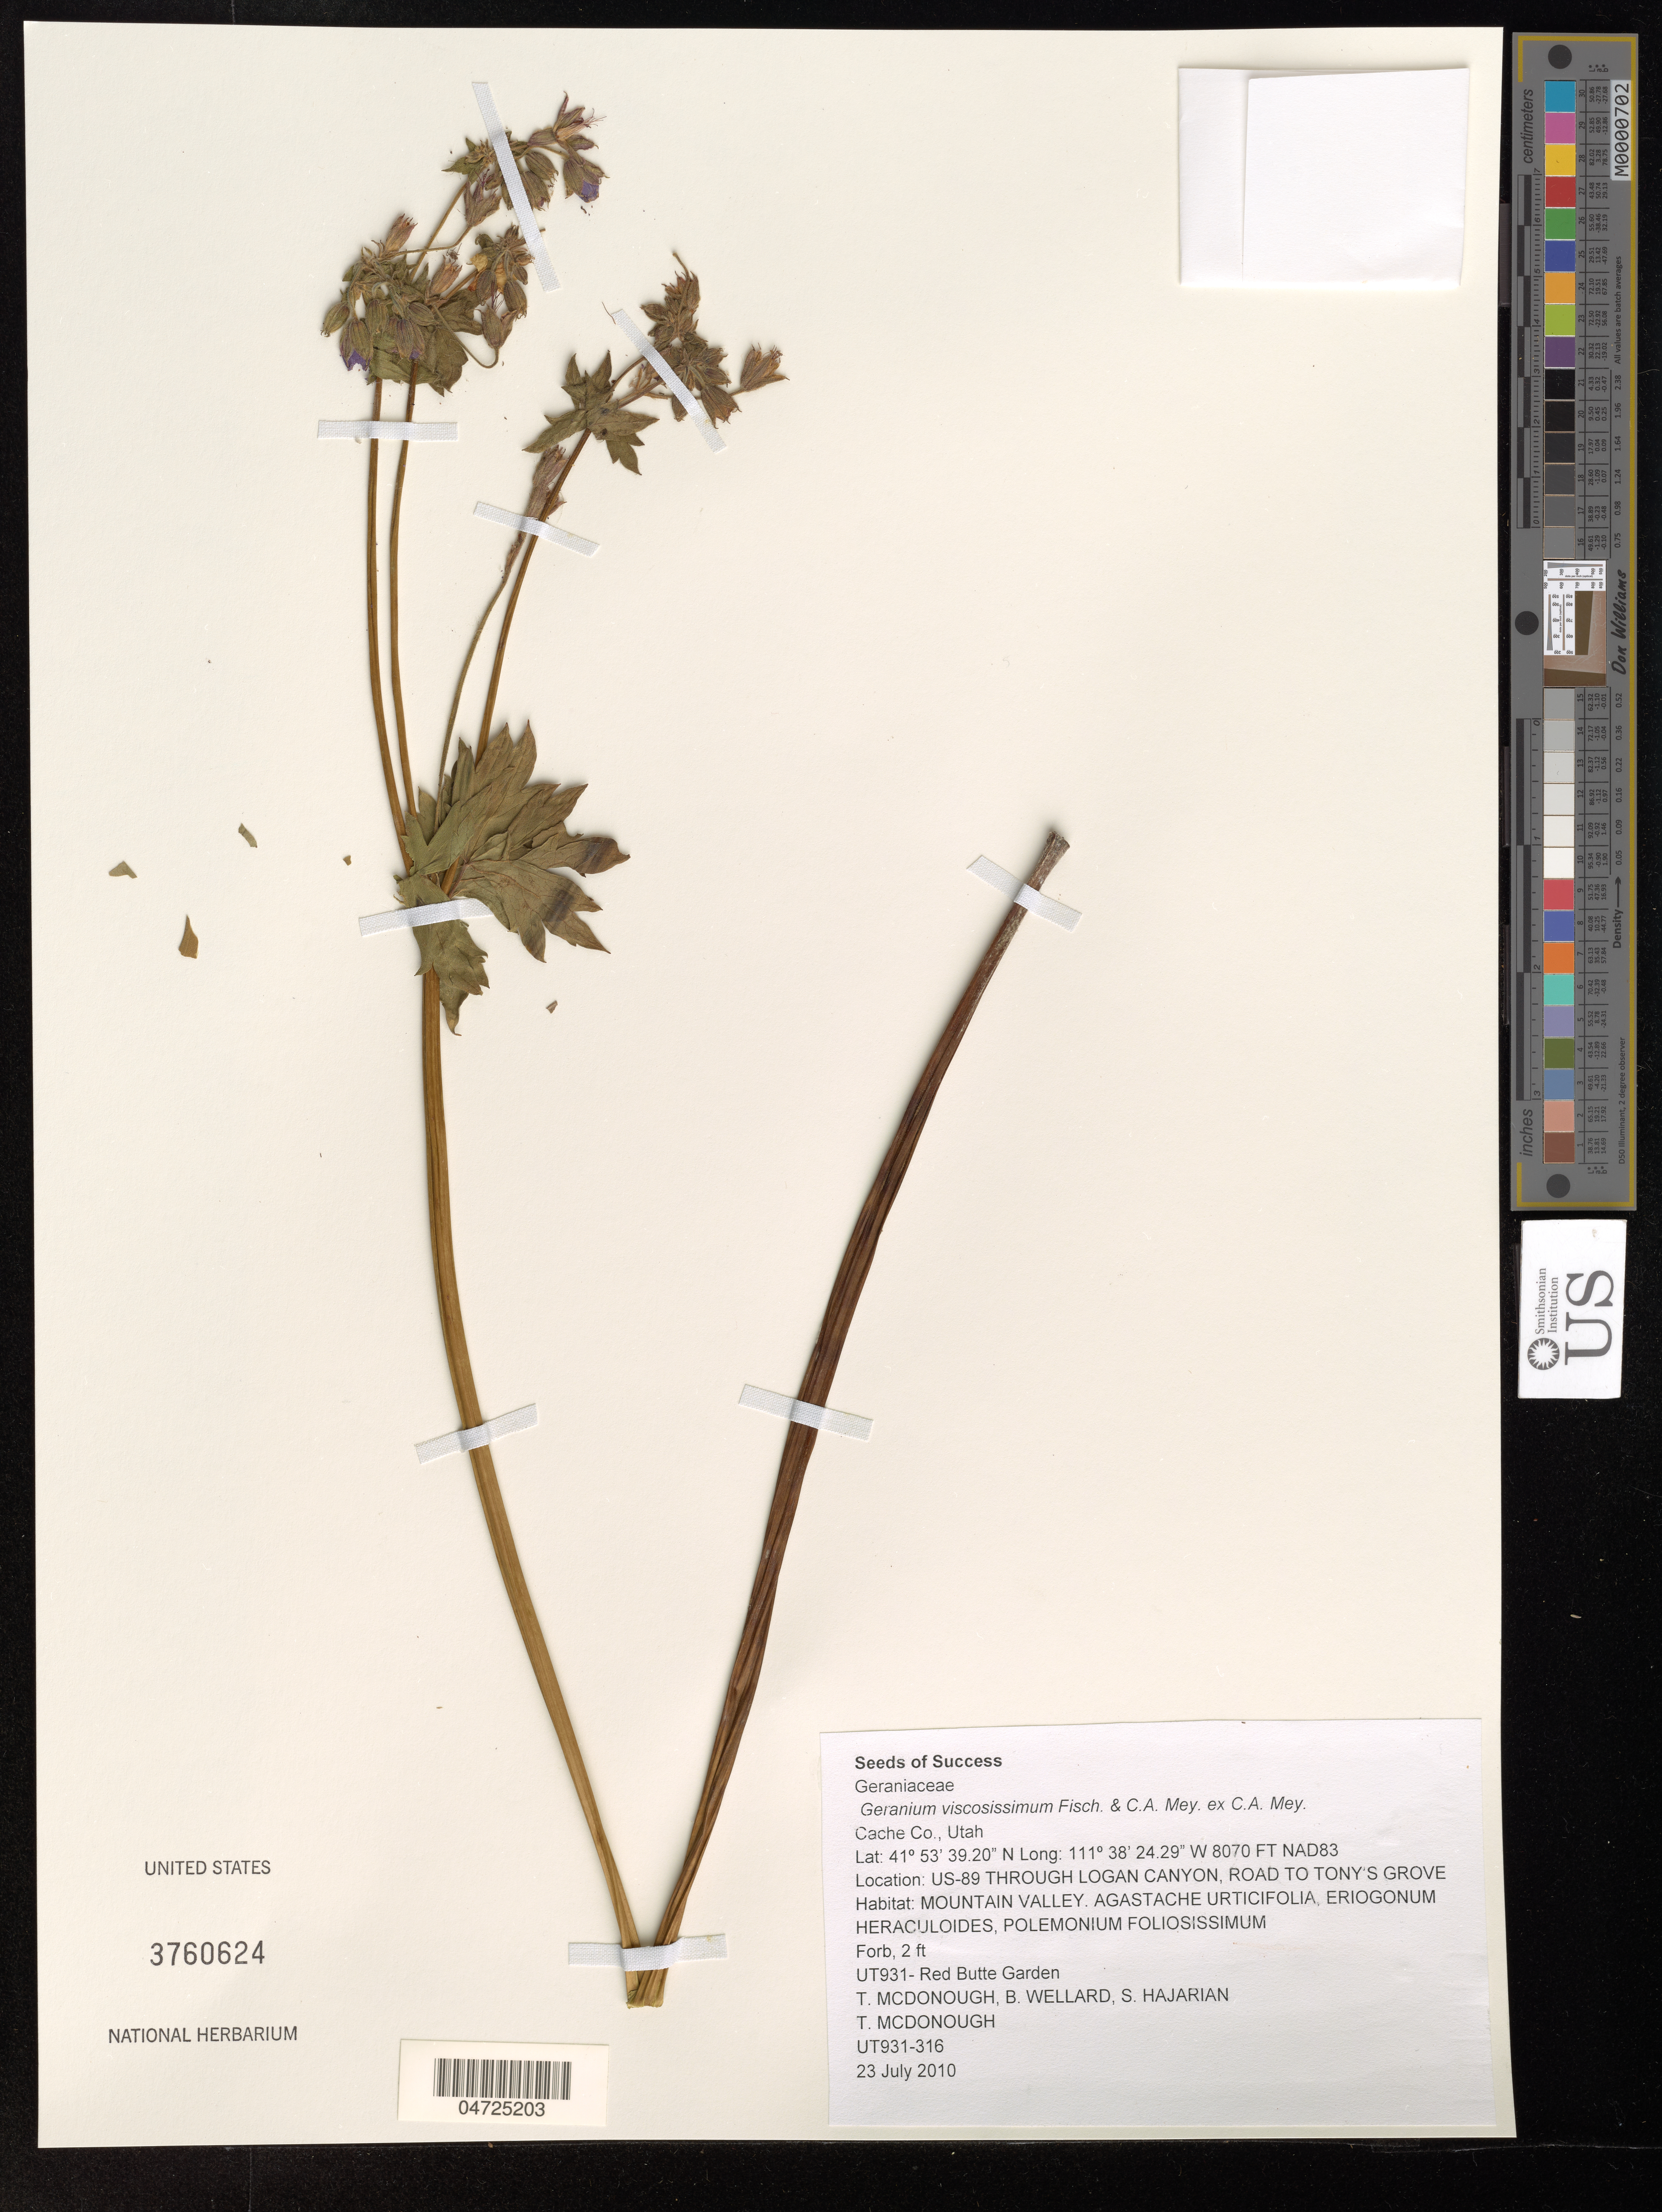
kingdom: Plantae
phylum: Tracheophyta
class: Magnoliopsida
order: Geraniales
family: Geraniaceae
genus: Geranium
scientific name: Geranium viscosissimum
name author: Fisch. & C.A. Mey.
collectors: T. McDonough, B. Wellard & S. Hajarian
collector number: UT931-316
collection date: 2010-07-23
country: United States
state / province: Utah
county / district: Cache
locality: Cache Co. NAD83. US-89 through Logan Canyon, road to Tony's Grove. Mountain Valley. UT931-Red Butte Garden.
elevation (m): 2460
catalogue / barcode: US 3760624